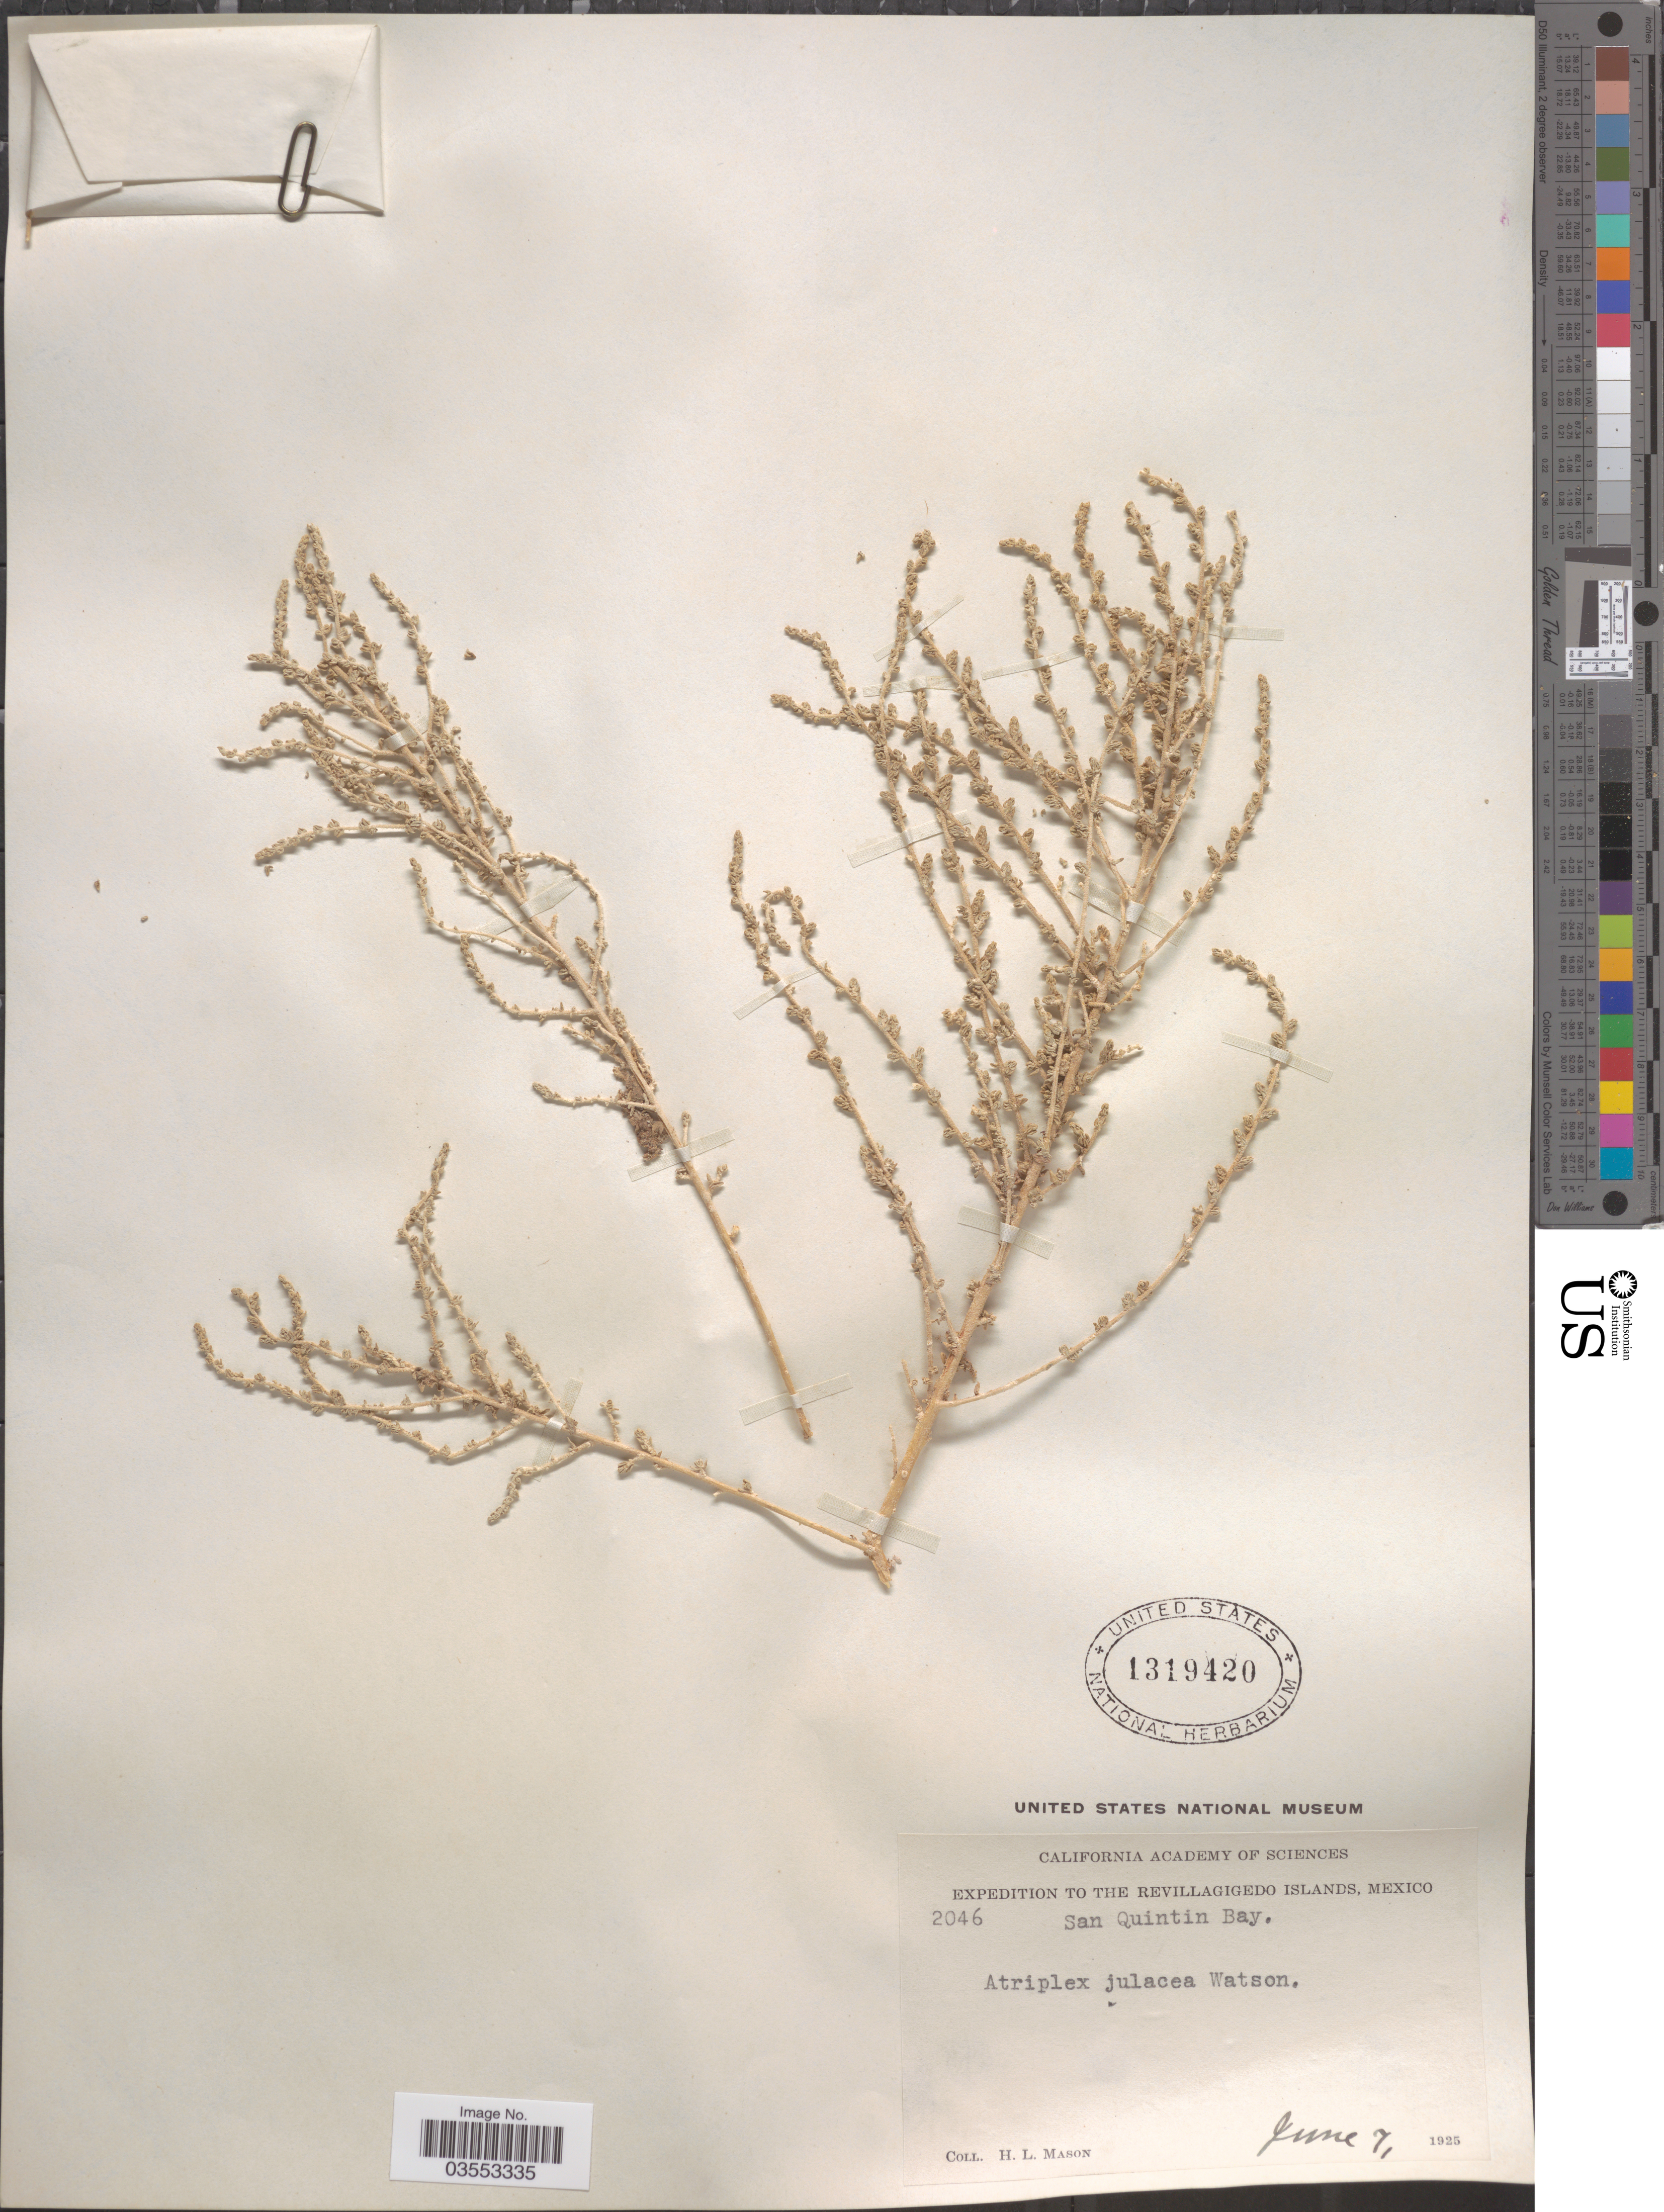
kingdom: Plantae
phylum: Tracheophyta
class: Magnoliopsida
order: Caryophyllales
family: Amaranthaceae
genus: Atriplex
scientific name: Atriplex julacea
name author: S. Watson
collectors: H. L. Mason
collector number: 2046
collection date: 1925-06-07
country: Mexico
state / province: Colima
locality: The Revillagigedo Islands. San Quintin Bay.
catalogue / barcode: US 1319420